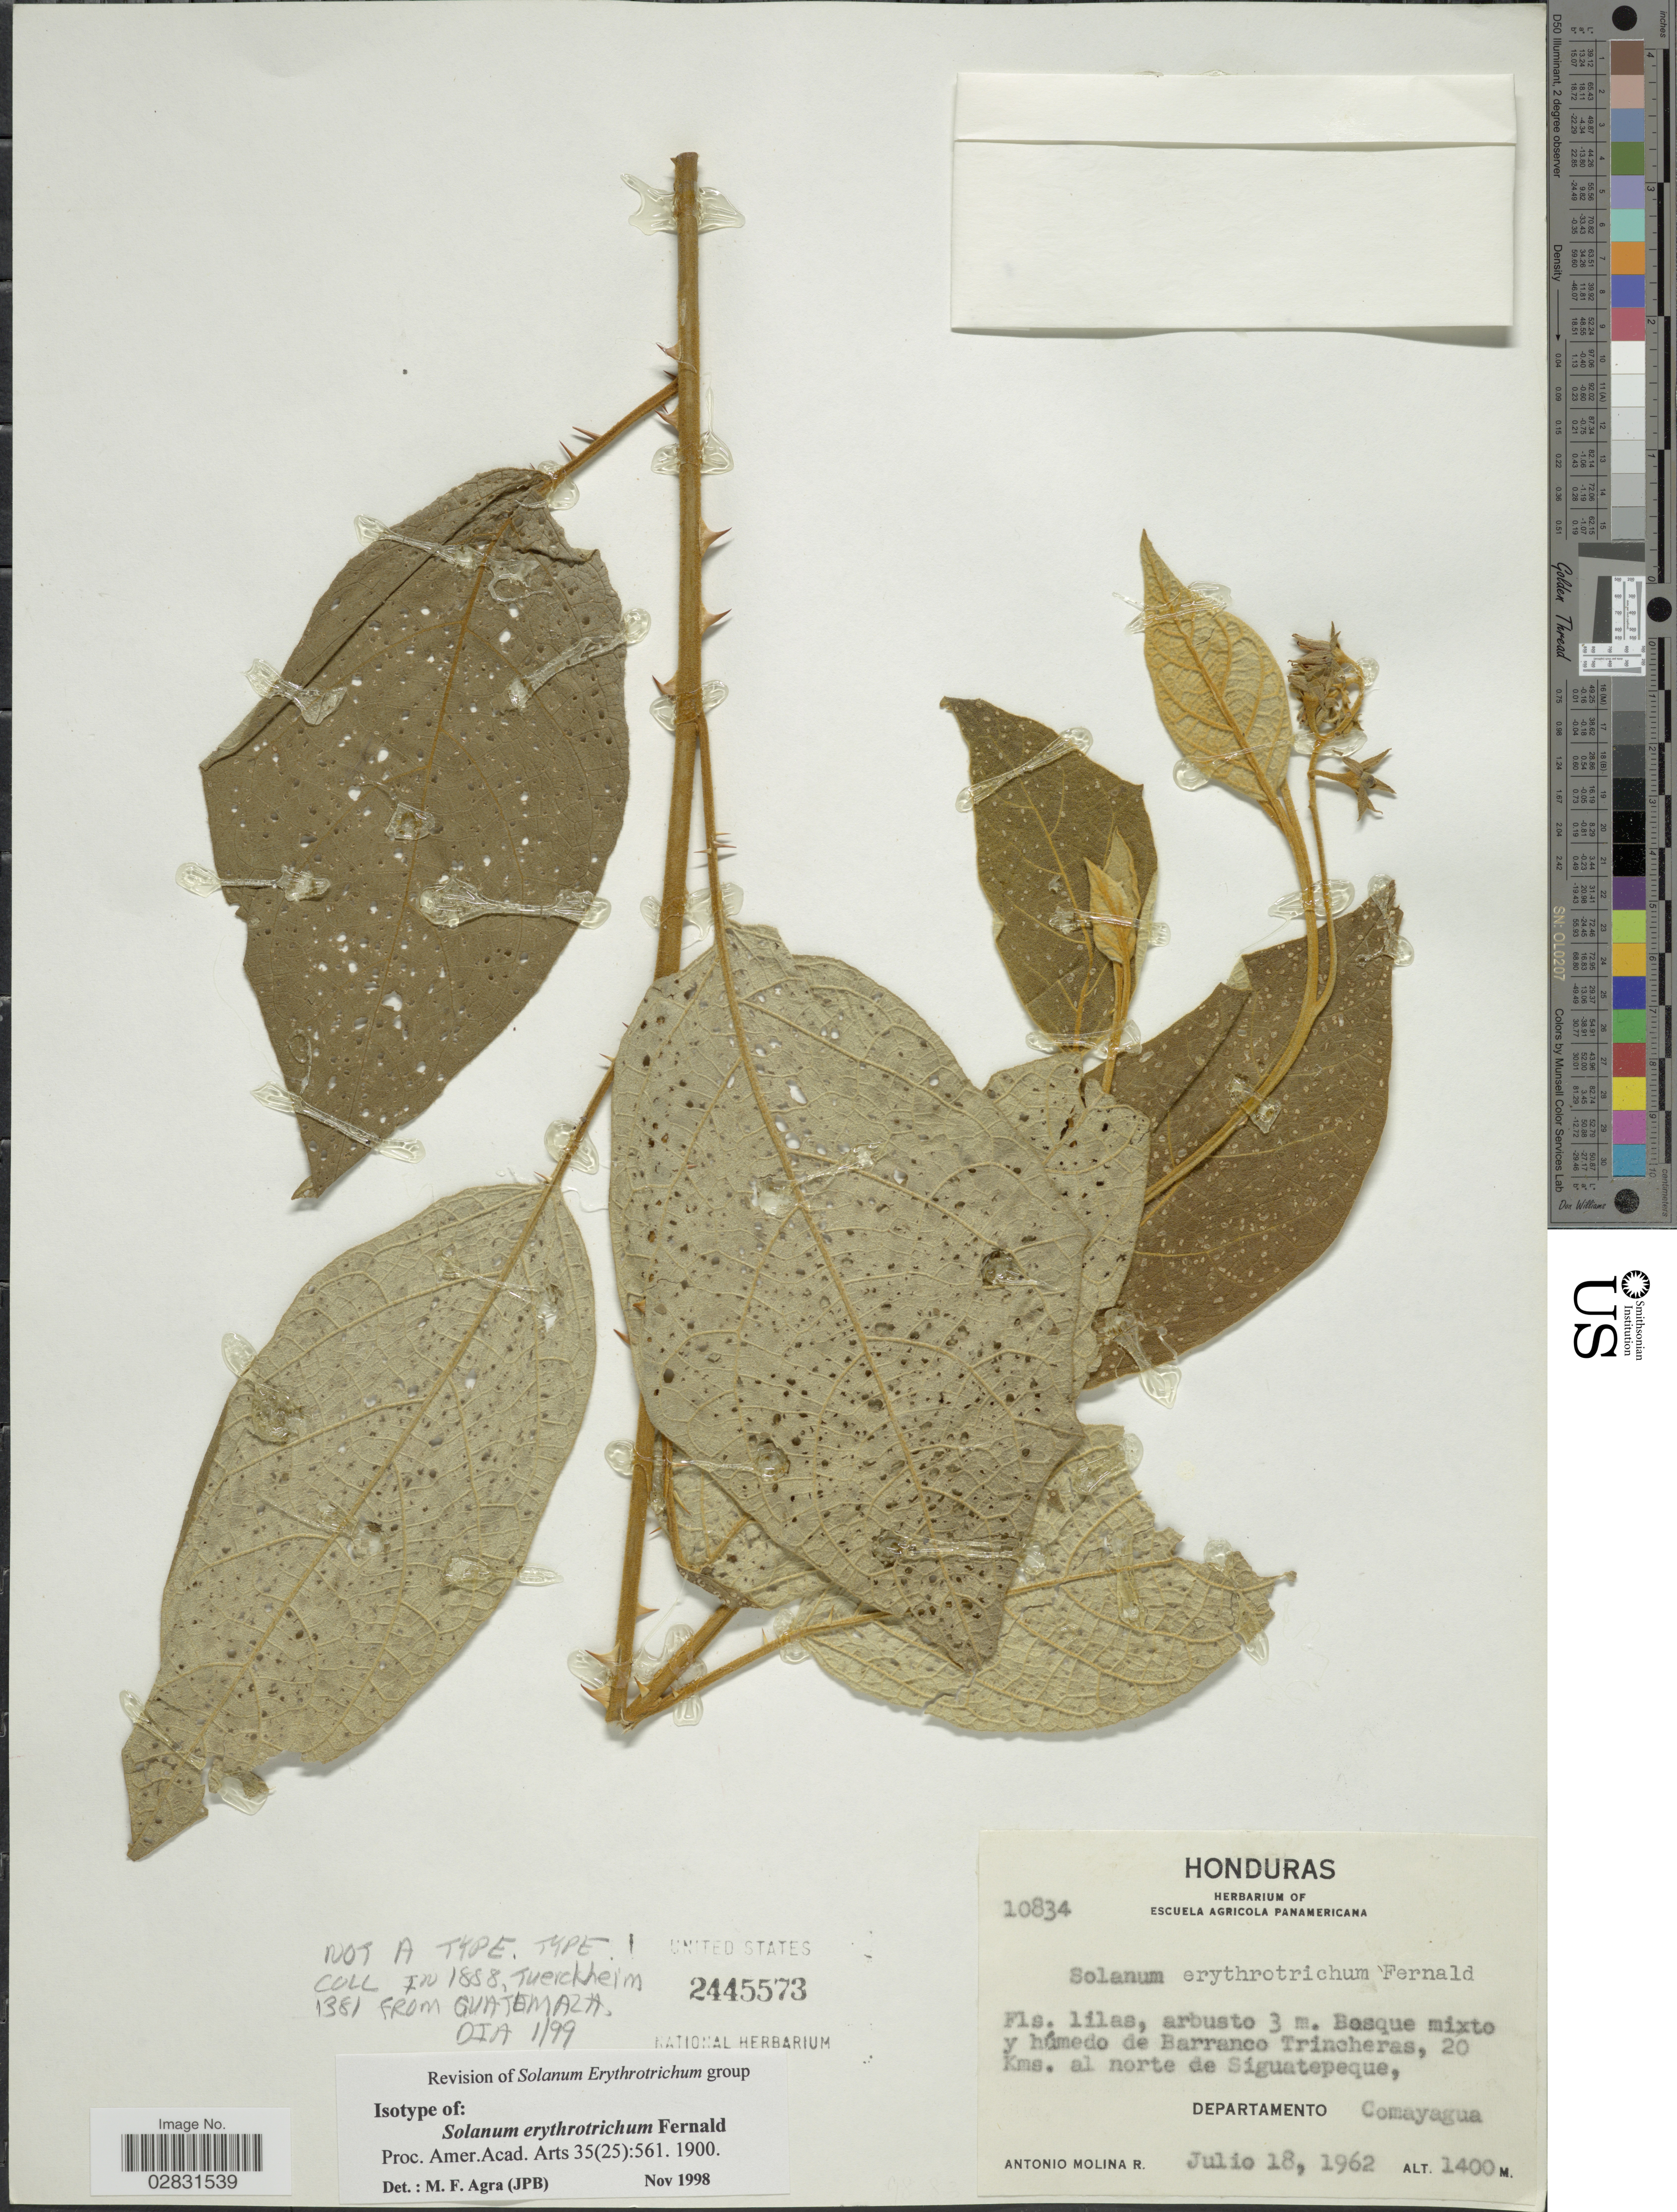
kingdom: Plantae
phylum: Tracheophyta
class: Magnoliopsida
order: Solanales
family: Solanaceae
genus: Solanum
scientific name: Solanum erythrotrichum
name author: Fernald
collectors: A. Molina R.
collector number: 10834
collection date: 1962-07-18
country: Honduras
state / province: Comayagua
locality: Bosque mixto y húmedo de Barranco Trincheras, 20 Kms. al norte de Siguatepeque, Departamento Comayagua.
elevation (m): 1400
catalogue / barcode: US 2445573